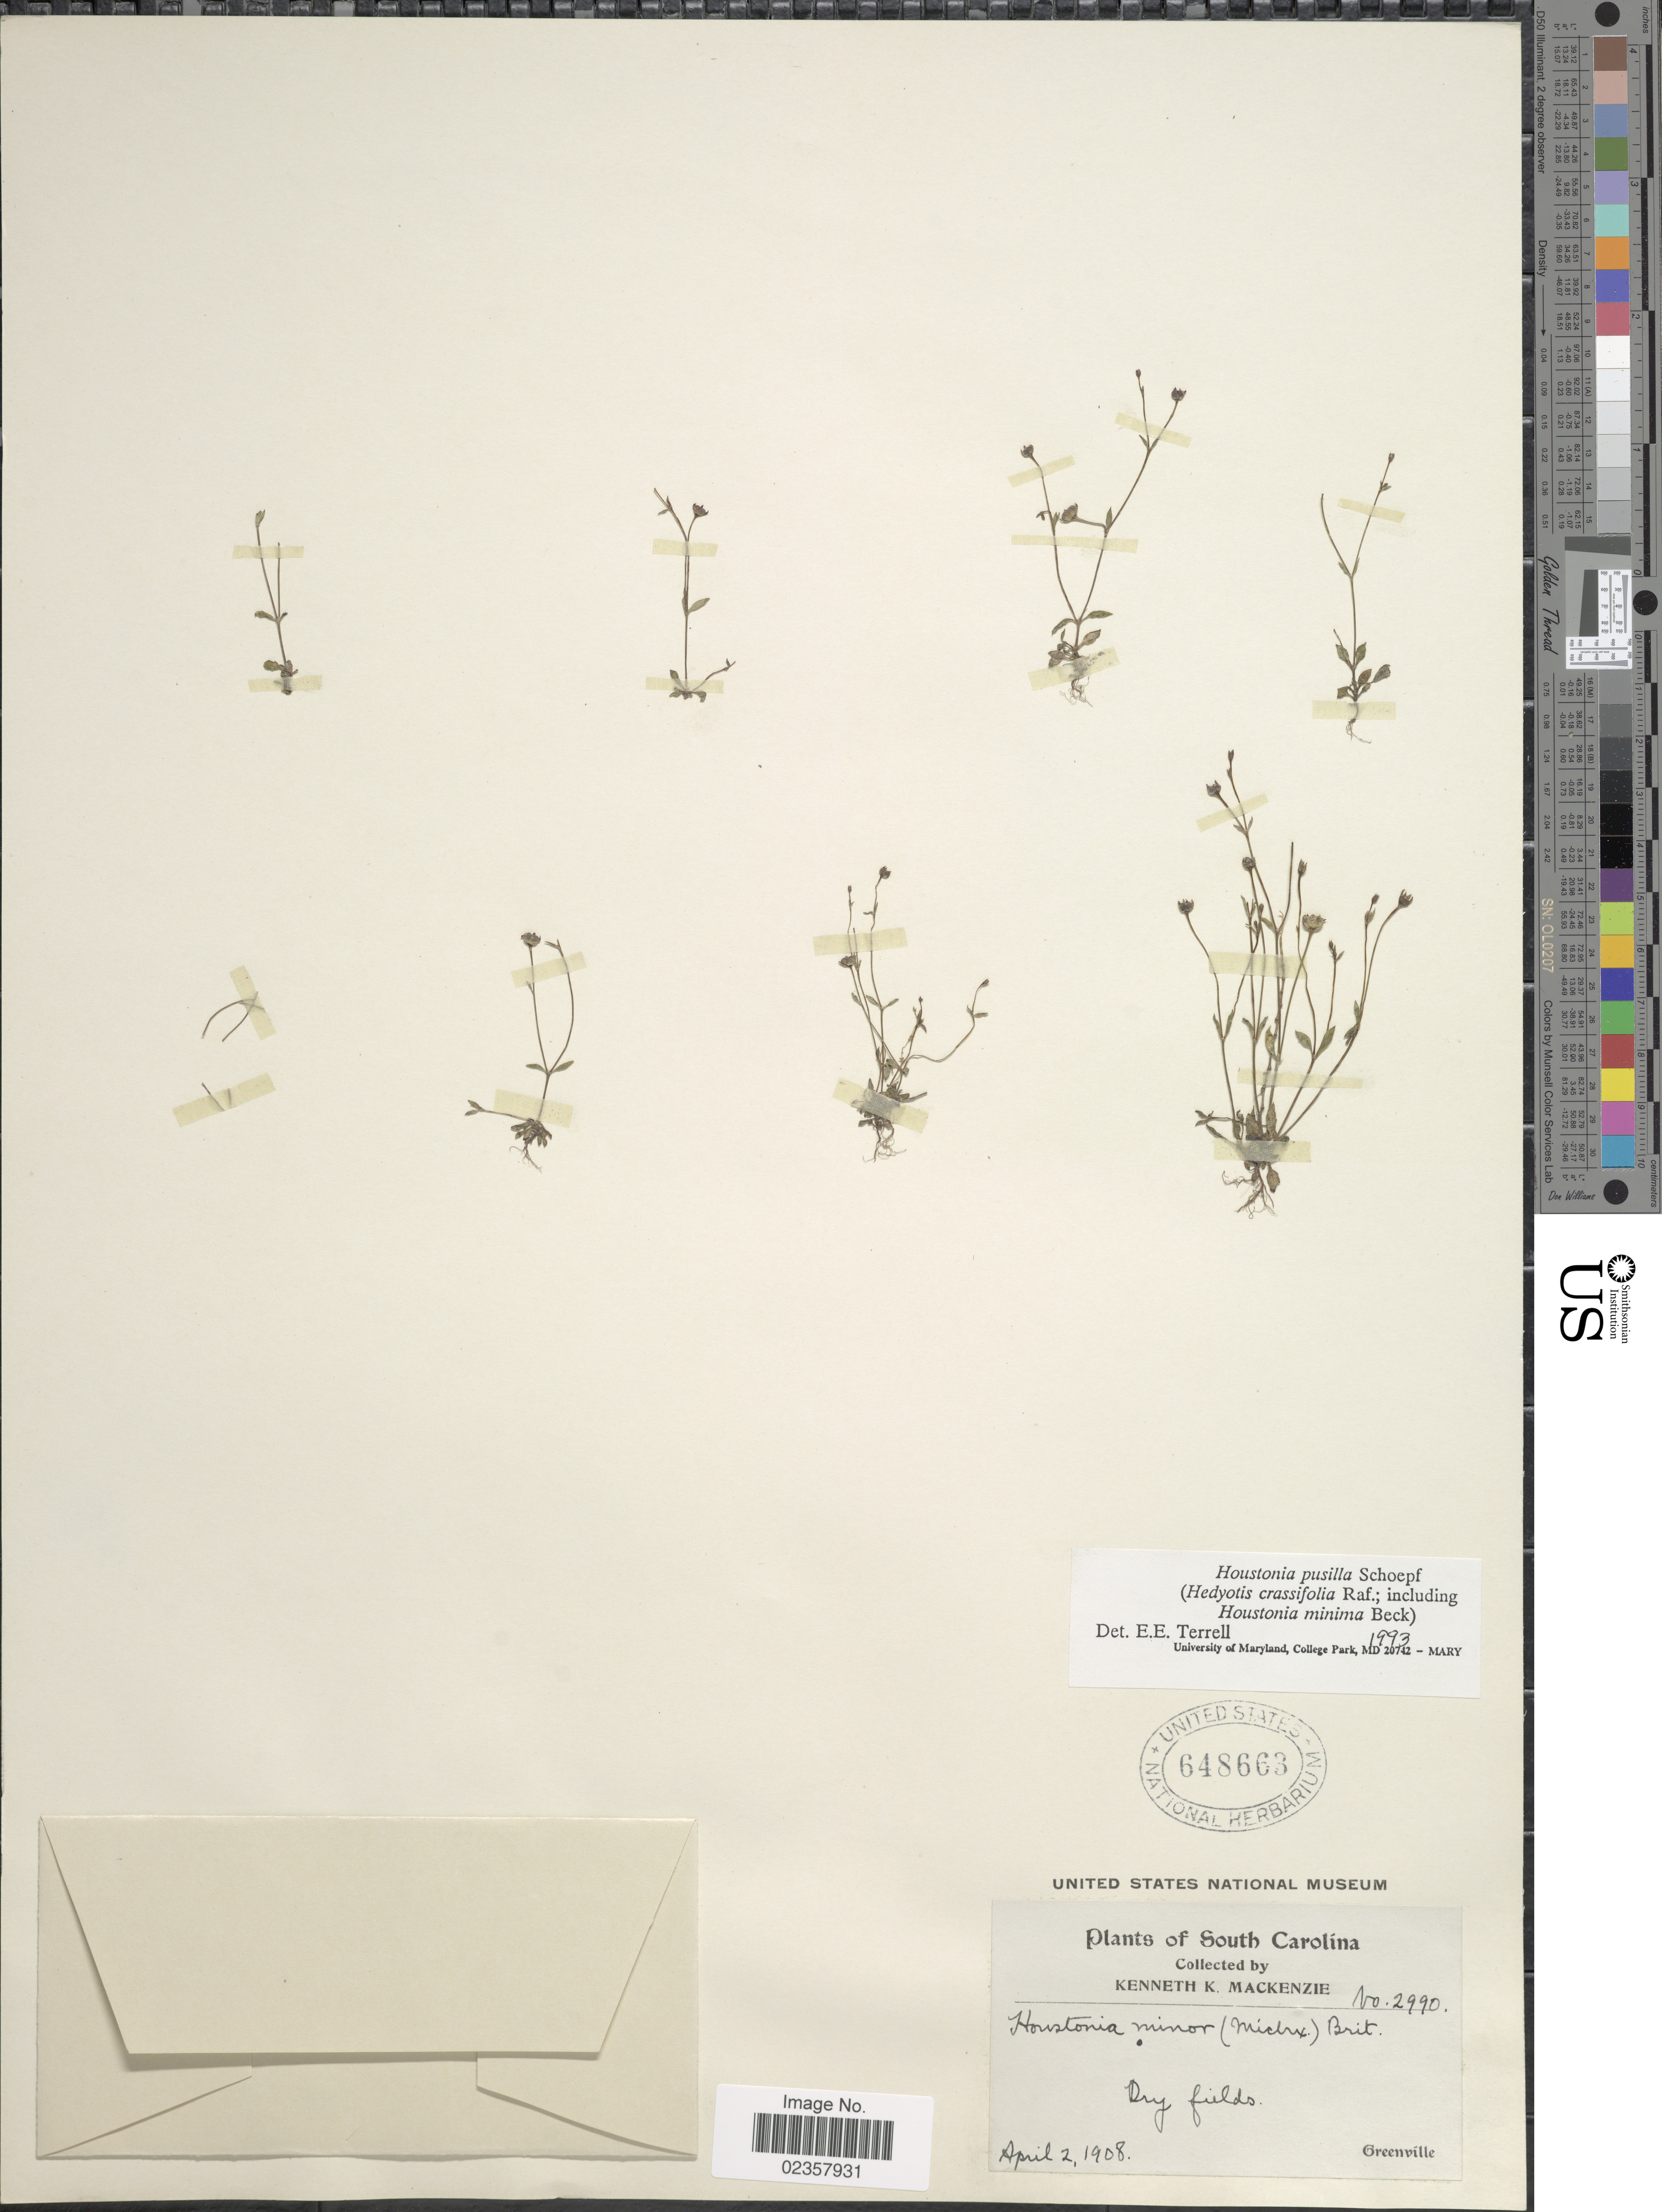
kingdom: Plantae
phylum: Tracheophyta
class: Magnoliopsida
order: Gentianales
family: Rubiaceae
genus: Houstonia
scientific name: Houstonia pusilla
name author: Schoepf.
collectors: K. K. Mackenzie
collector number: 2990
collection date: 1908-04-02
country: United States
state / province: South Carolina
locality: Dry fields. Greenville.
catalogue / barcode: US 648663